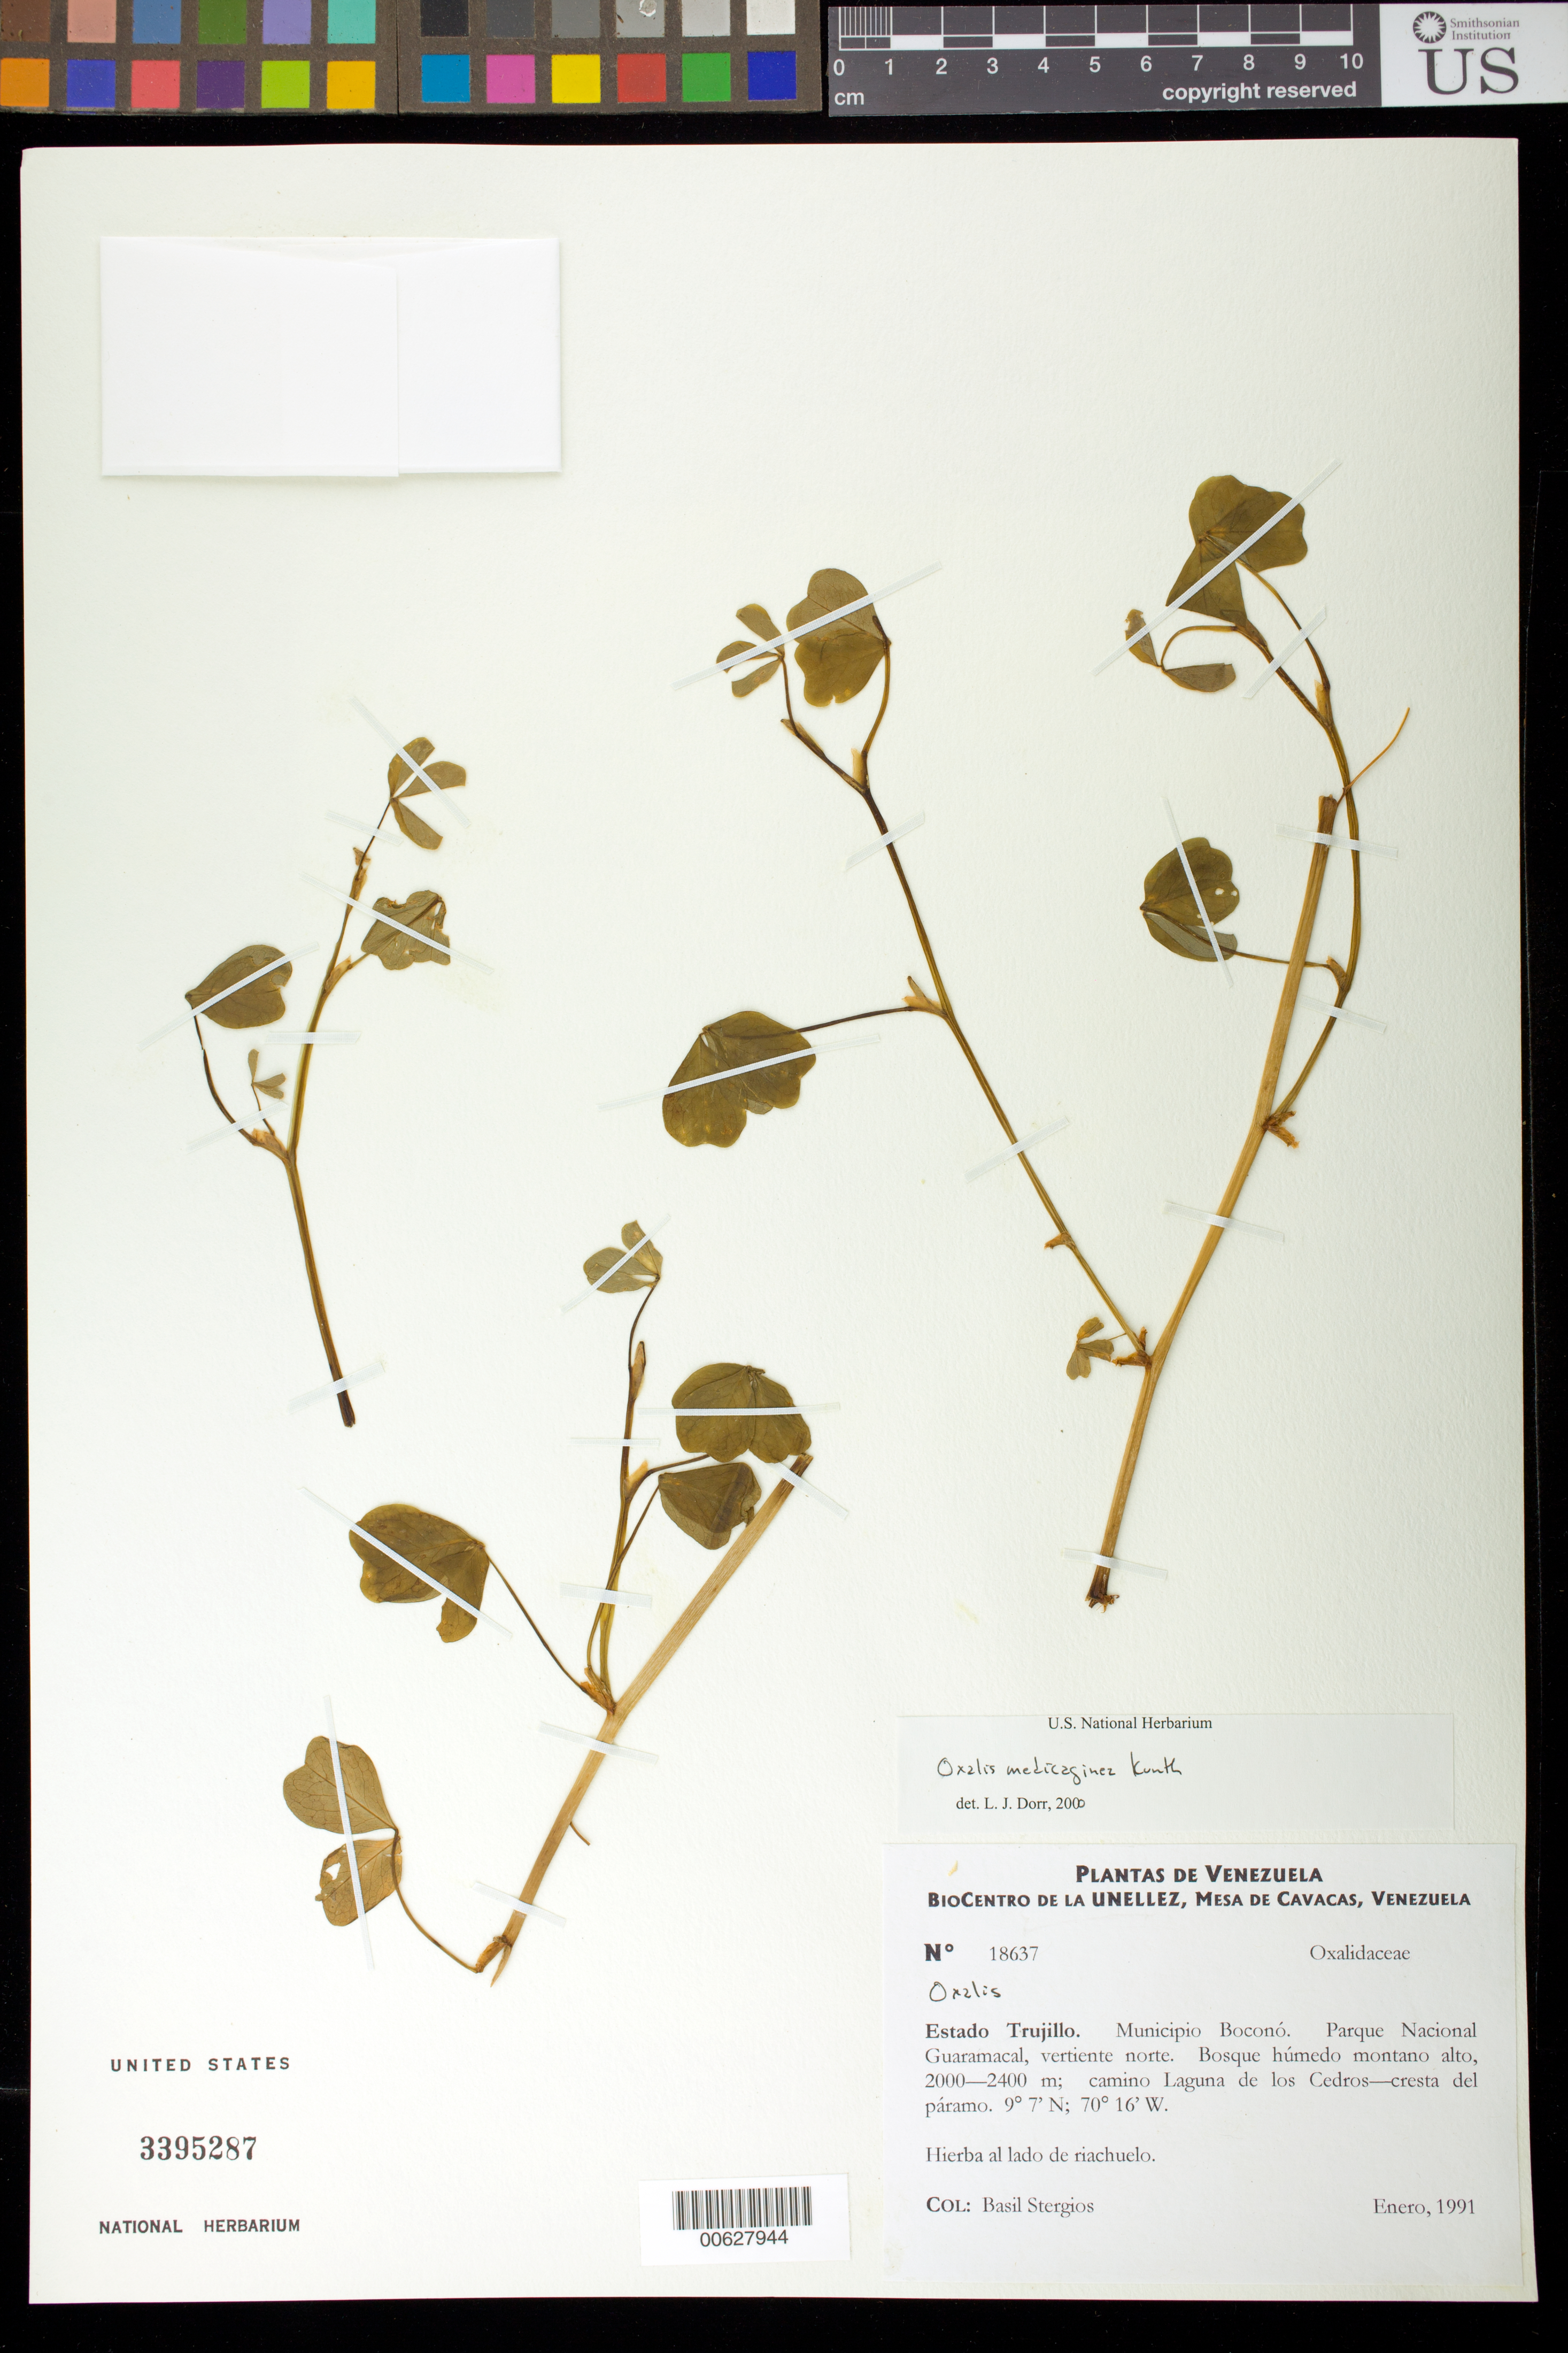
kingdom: Plantae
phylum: Tracheophyta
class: Magnoliopsida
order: Oxalidales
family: Oxalidaceae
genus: Oxalis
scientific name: Oxalis medicaginea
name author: Kunth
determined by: Dorr, L. J., (BOT), Smithsonian Institution - National Museum of Natural History (UNITED STATES)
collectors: B. G. Stergios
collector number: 18637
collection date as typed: Jan 1991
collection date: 1991-01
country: Venezuela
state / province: Trujillo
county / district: Boconó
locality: Parque Nacional Guaramacal, vertiente N, camino laguna de los Cedros-cresta del páramo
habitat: Bosque húmedo montano alto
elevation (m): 2000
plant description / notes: PORT, US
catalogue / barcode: US 3395287